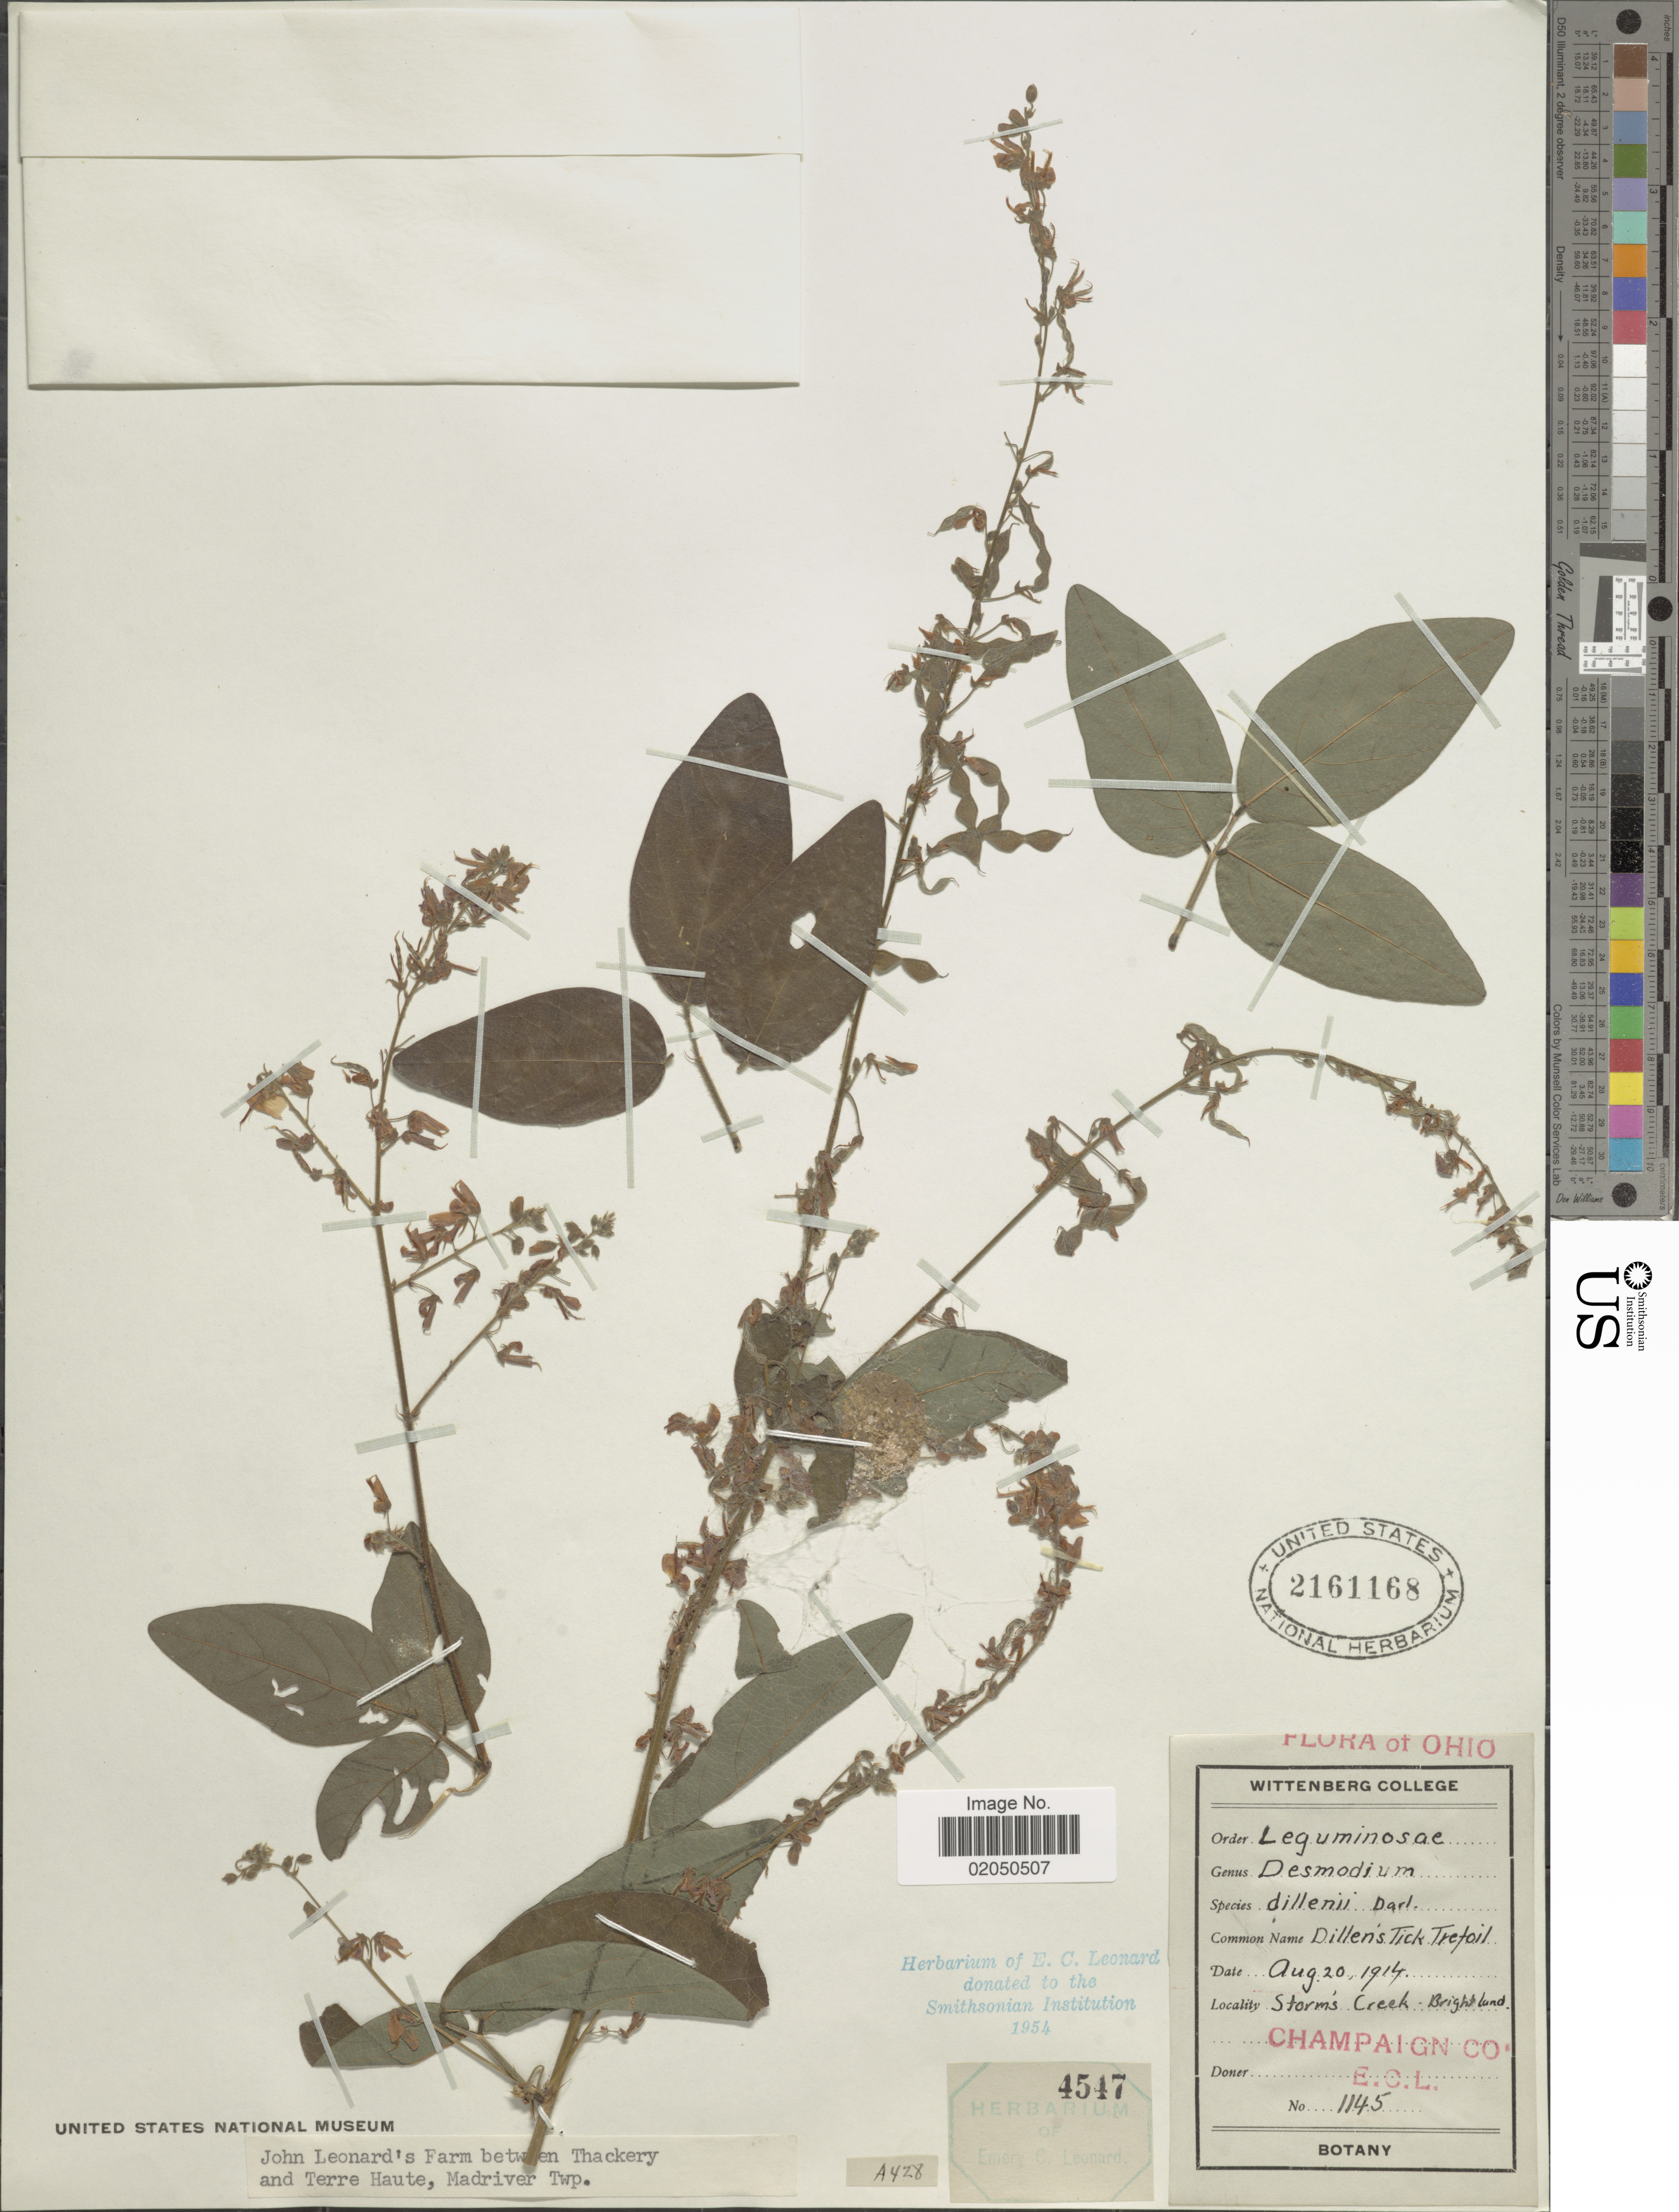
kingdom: Plantae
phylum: Tracheophyta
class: Magnoliopsida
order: Fabales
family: Fabaceae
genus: Desmodium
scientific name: Desmodium glabellum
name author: (Michx.) DC.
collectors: E. C. Leonard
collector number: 1145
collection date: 1914-08-20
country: United States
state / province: Ohio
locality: Storms Creek, Brightland, Champaign Co.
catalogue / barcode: US 2161168